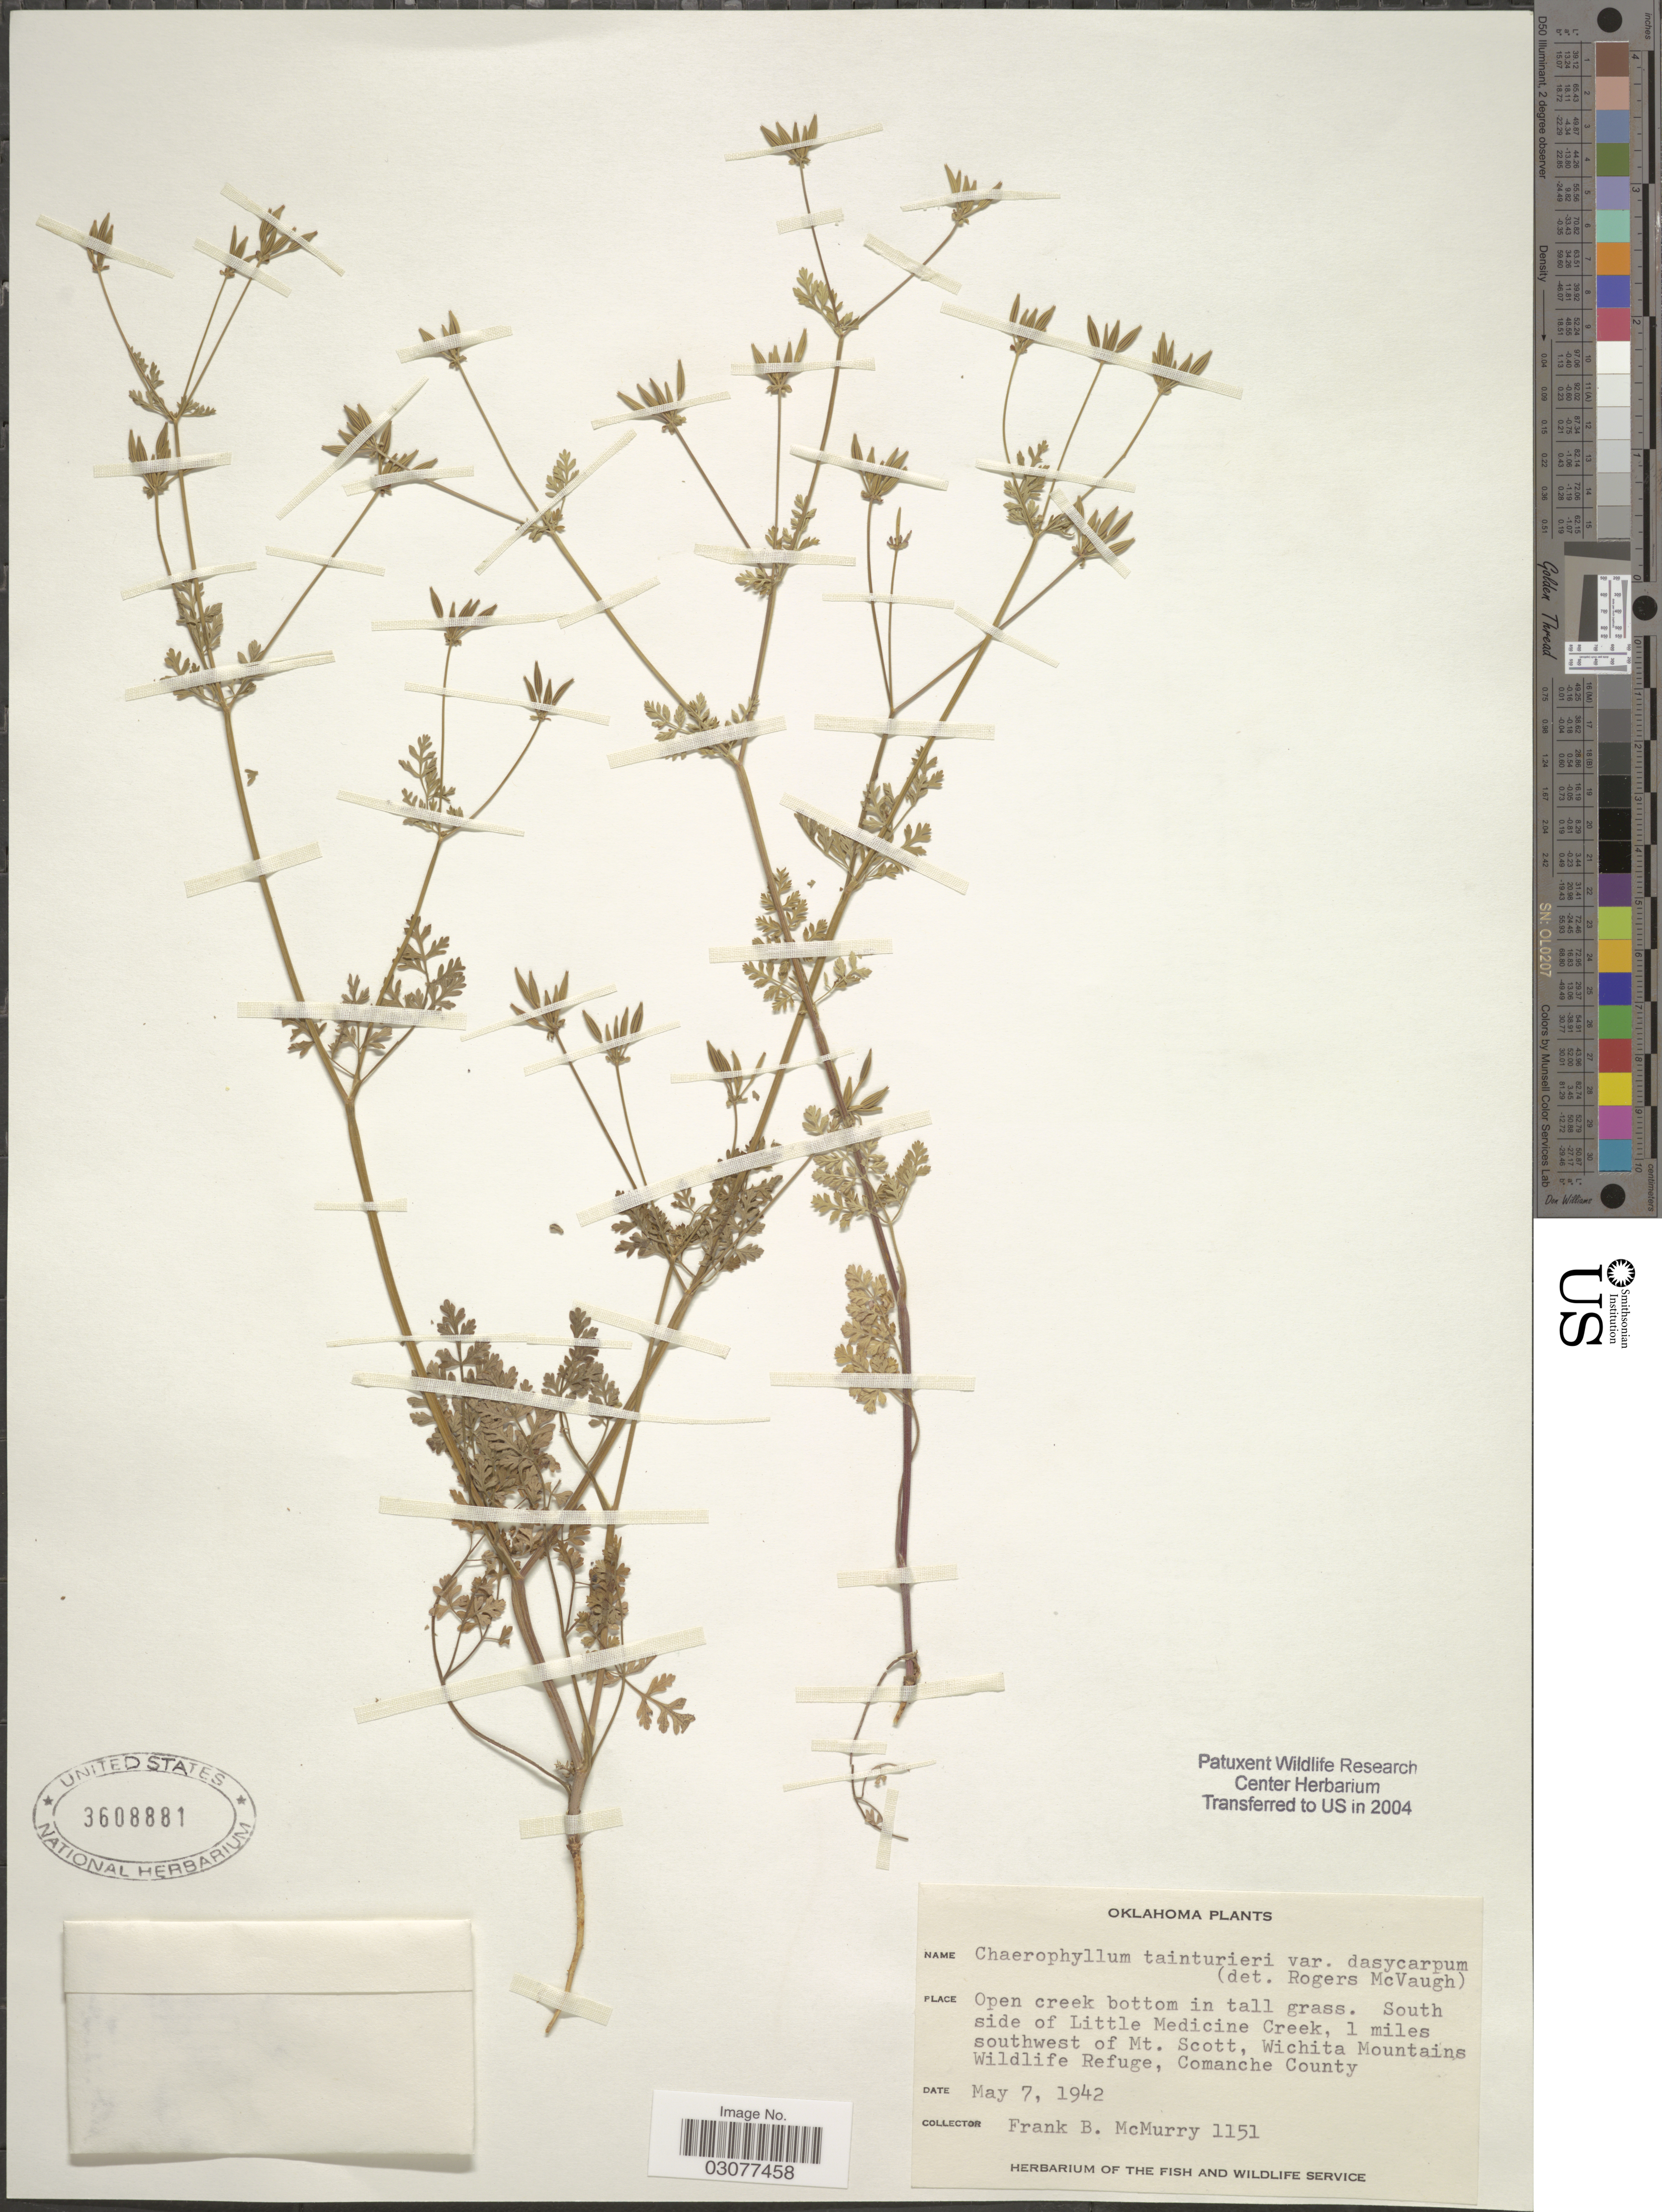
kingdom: Plantae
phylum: Tracheophyta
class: Magnoliopsida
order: Apiales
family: Apiaceae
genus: Chaerophyllum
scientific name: Chaerophyllum tainturieri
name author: Hook.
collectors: F. B. McMurry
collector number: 1151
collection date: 1942-05-07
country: United States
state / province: Oklahoma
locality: Open creek bottom in tall grass. South side of Little Medicine Creek, 1 miles southwest of Mt. Scott, Wichita Mountains Wildlife Refuge, Comanche County.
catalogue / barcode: US 3608881